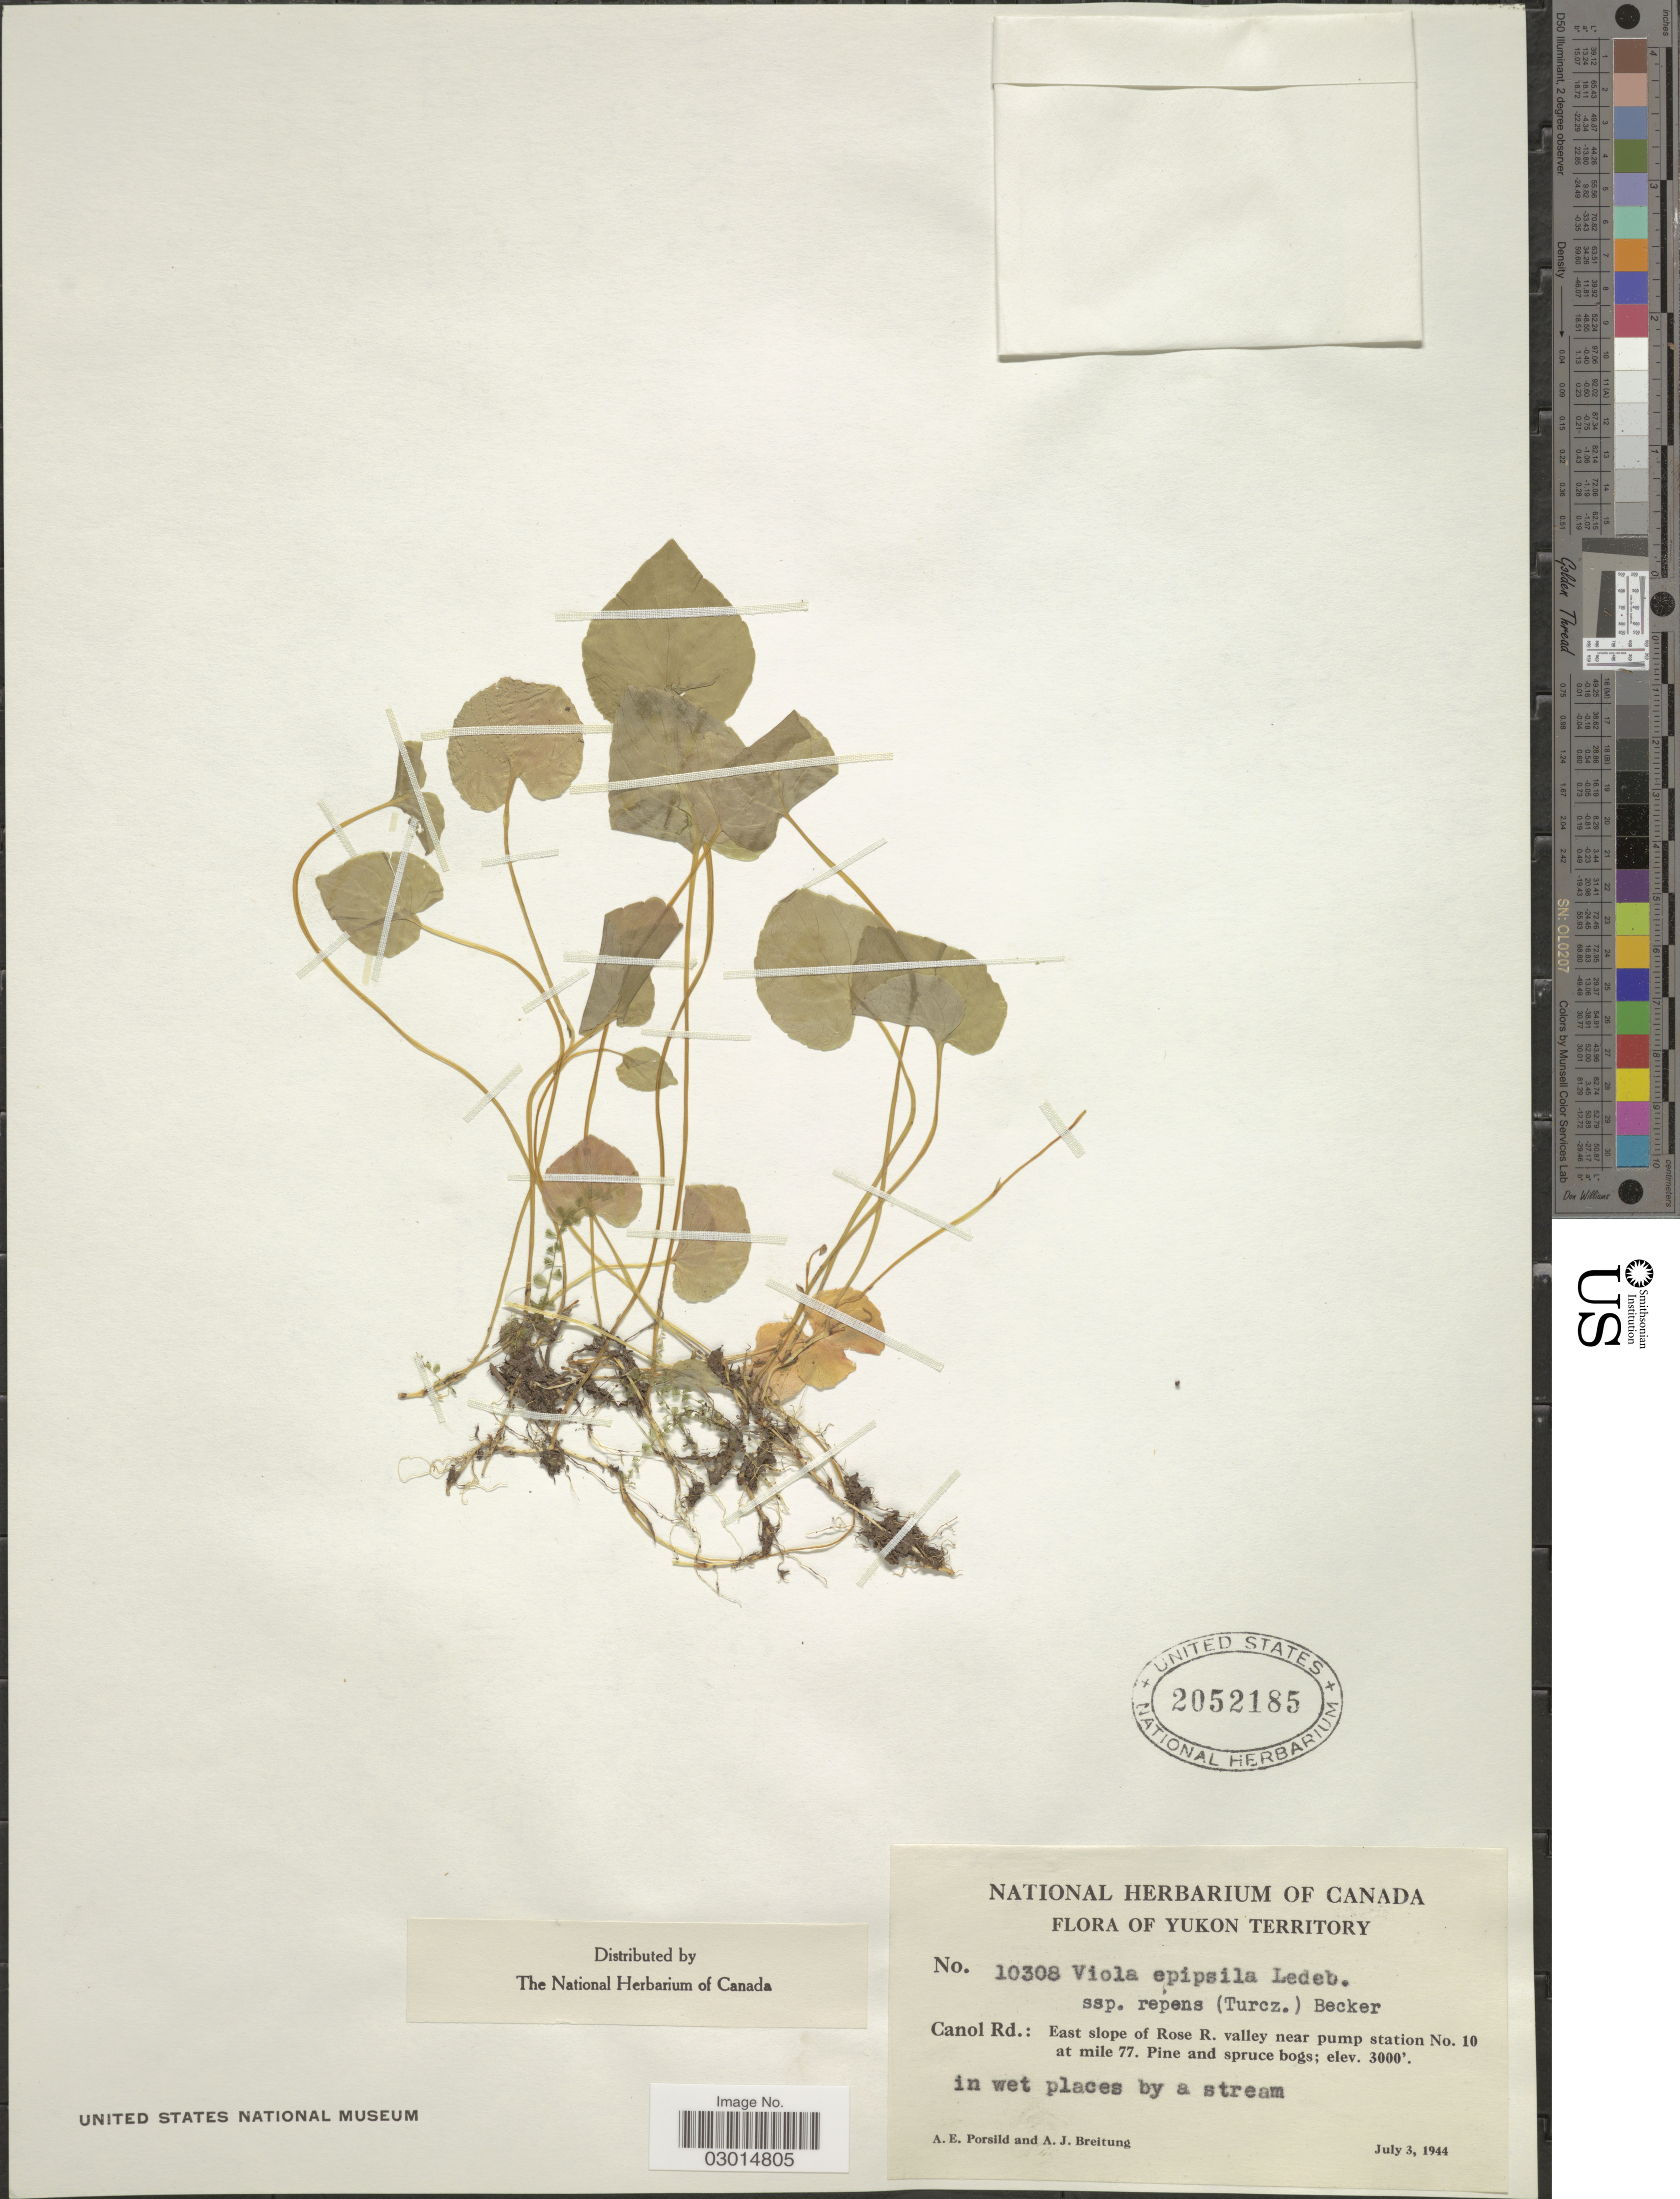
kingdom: Plantae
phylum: Tracheophyta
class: Magnoliopsida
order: Malpighiales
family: Violaceae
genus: Viola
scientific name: Viola epipsila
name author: Ledeb.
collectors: A. E. Porsild & A. Breitung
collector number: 10308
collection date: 1944-07-03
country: Canada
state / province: Yukon Territory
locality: Canol Rd.: East slope of Rose R. valley near pump station No. 10 at mile 77.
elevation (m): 914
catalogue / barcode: US 2052185